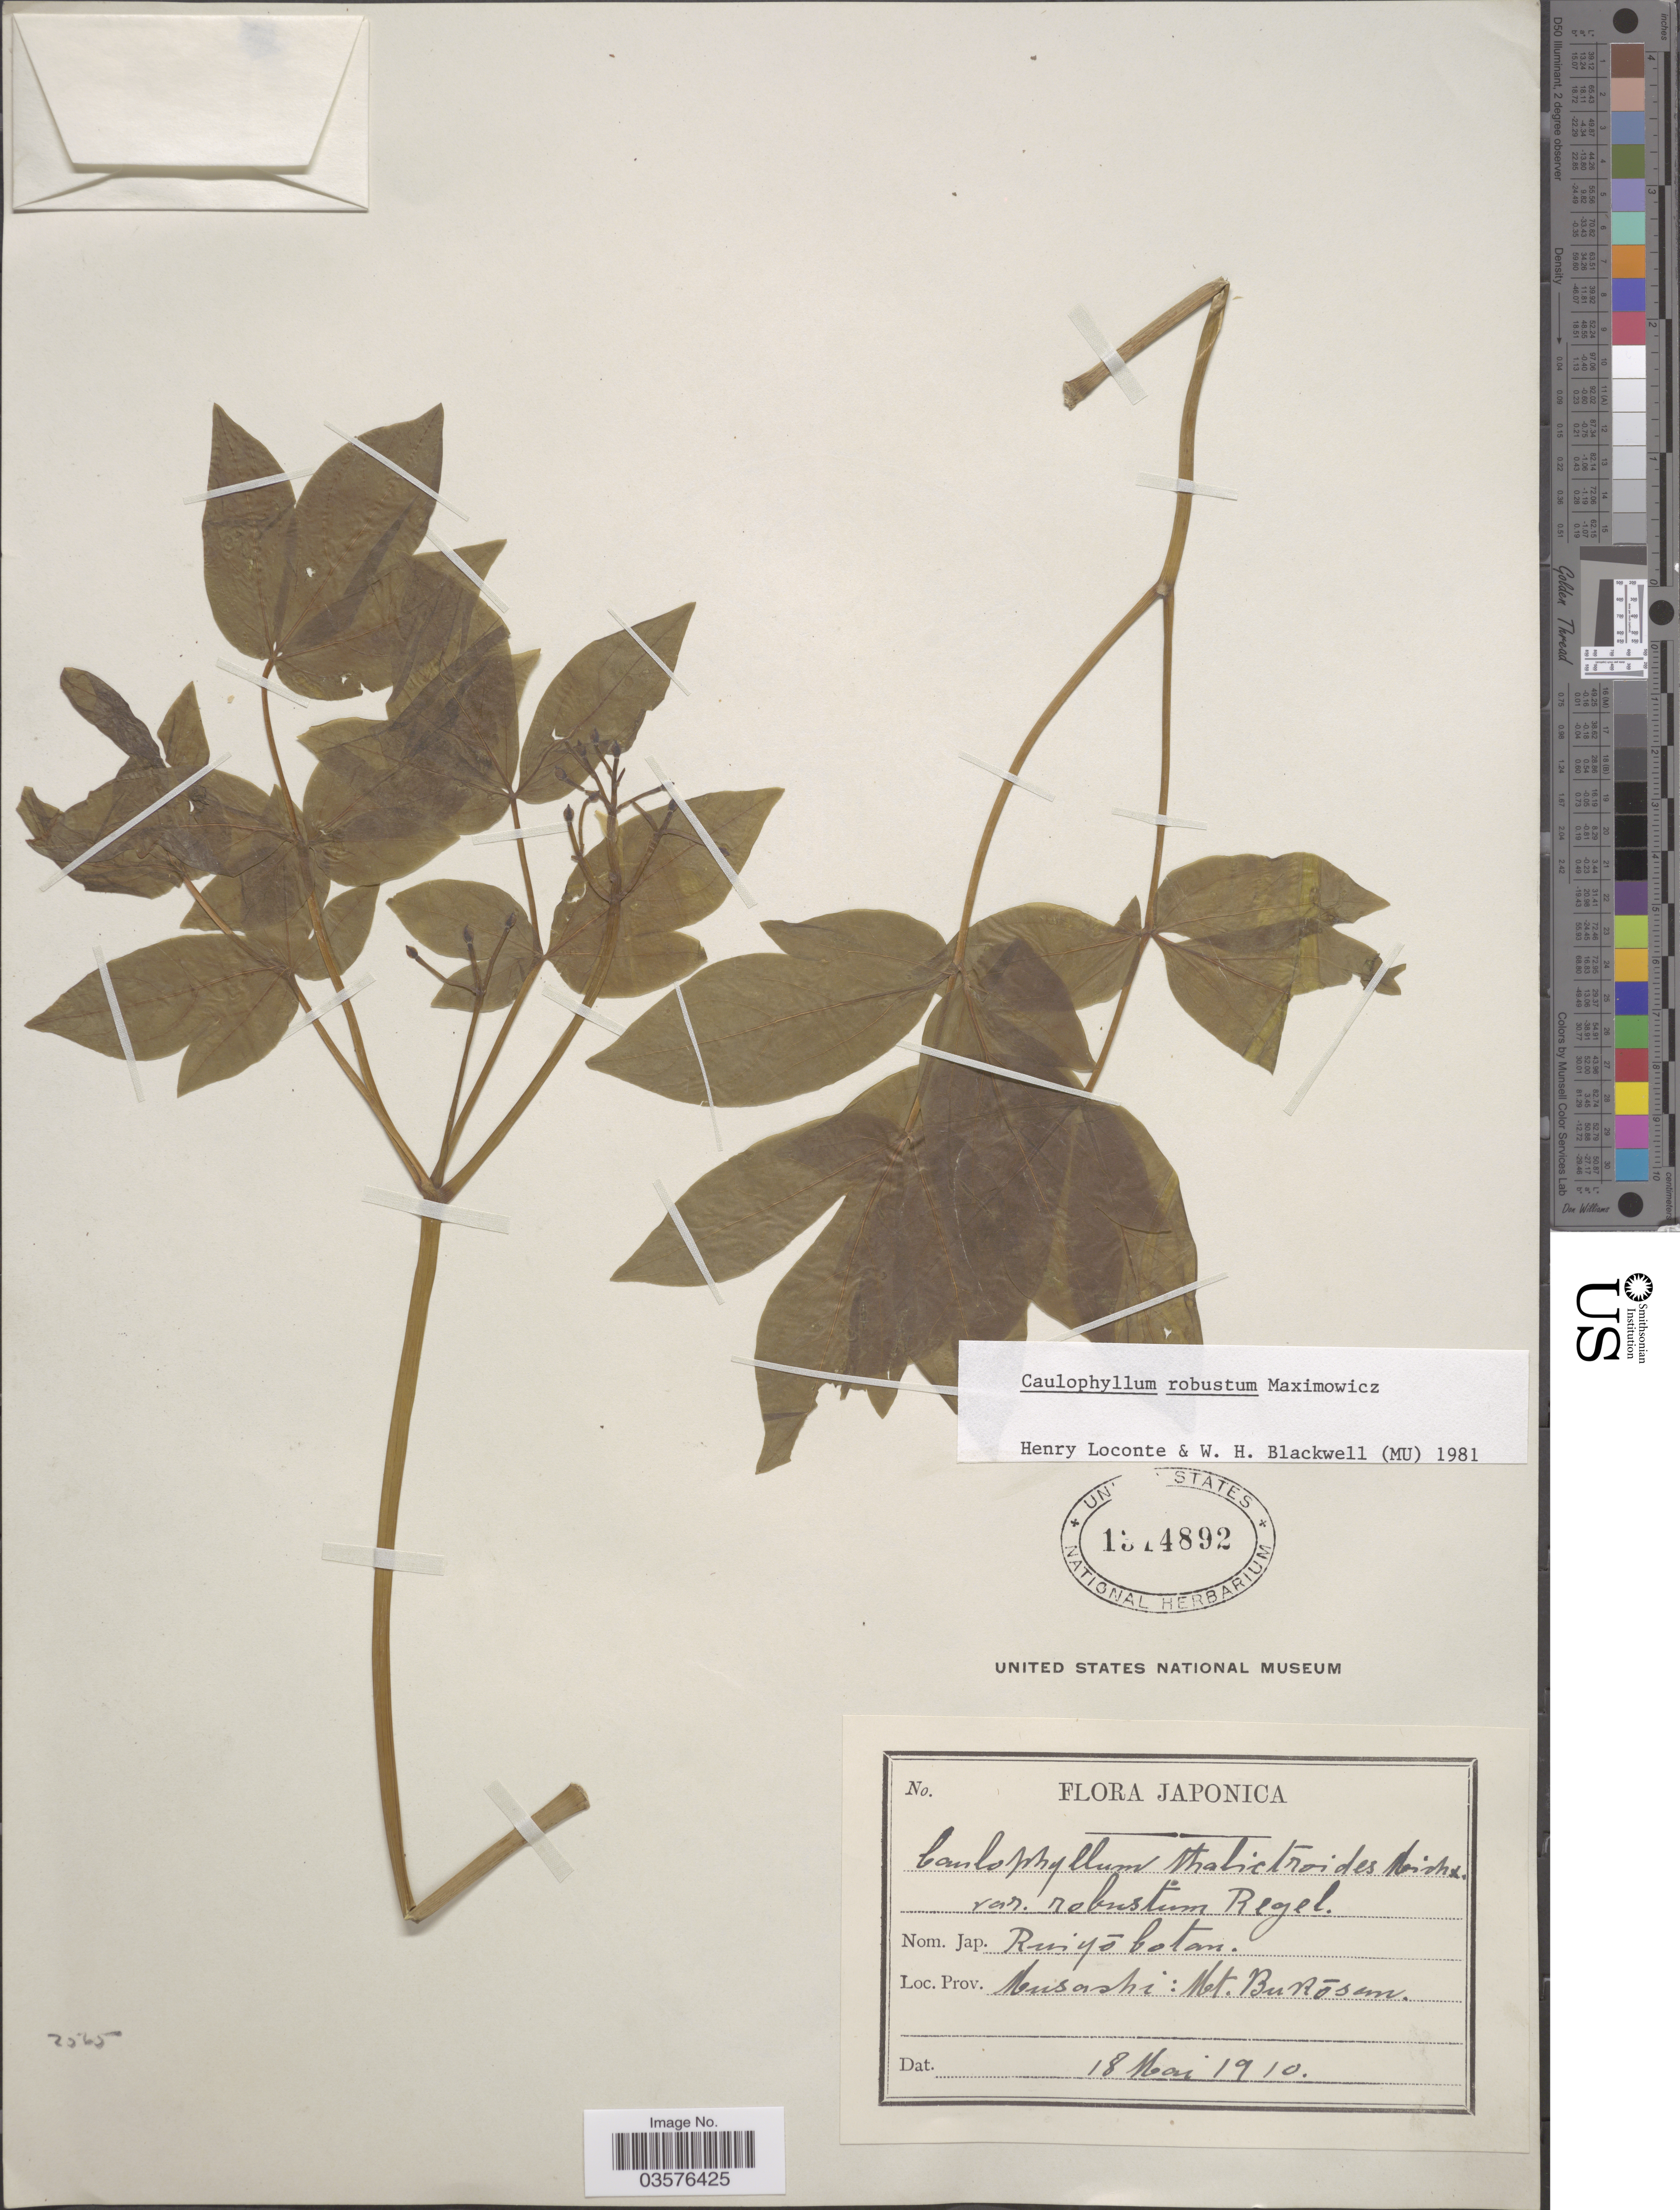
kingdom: Plantae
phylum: Tracheophyta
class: Magnoliopsida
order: Ranunculales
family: Berberidaceae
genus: Caulophyllum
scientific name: Caulophyllum robustum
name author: Michx.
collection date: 1910-05-18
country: Japan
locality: Musashi: Mt. Bukosan.